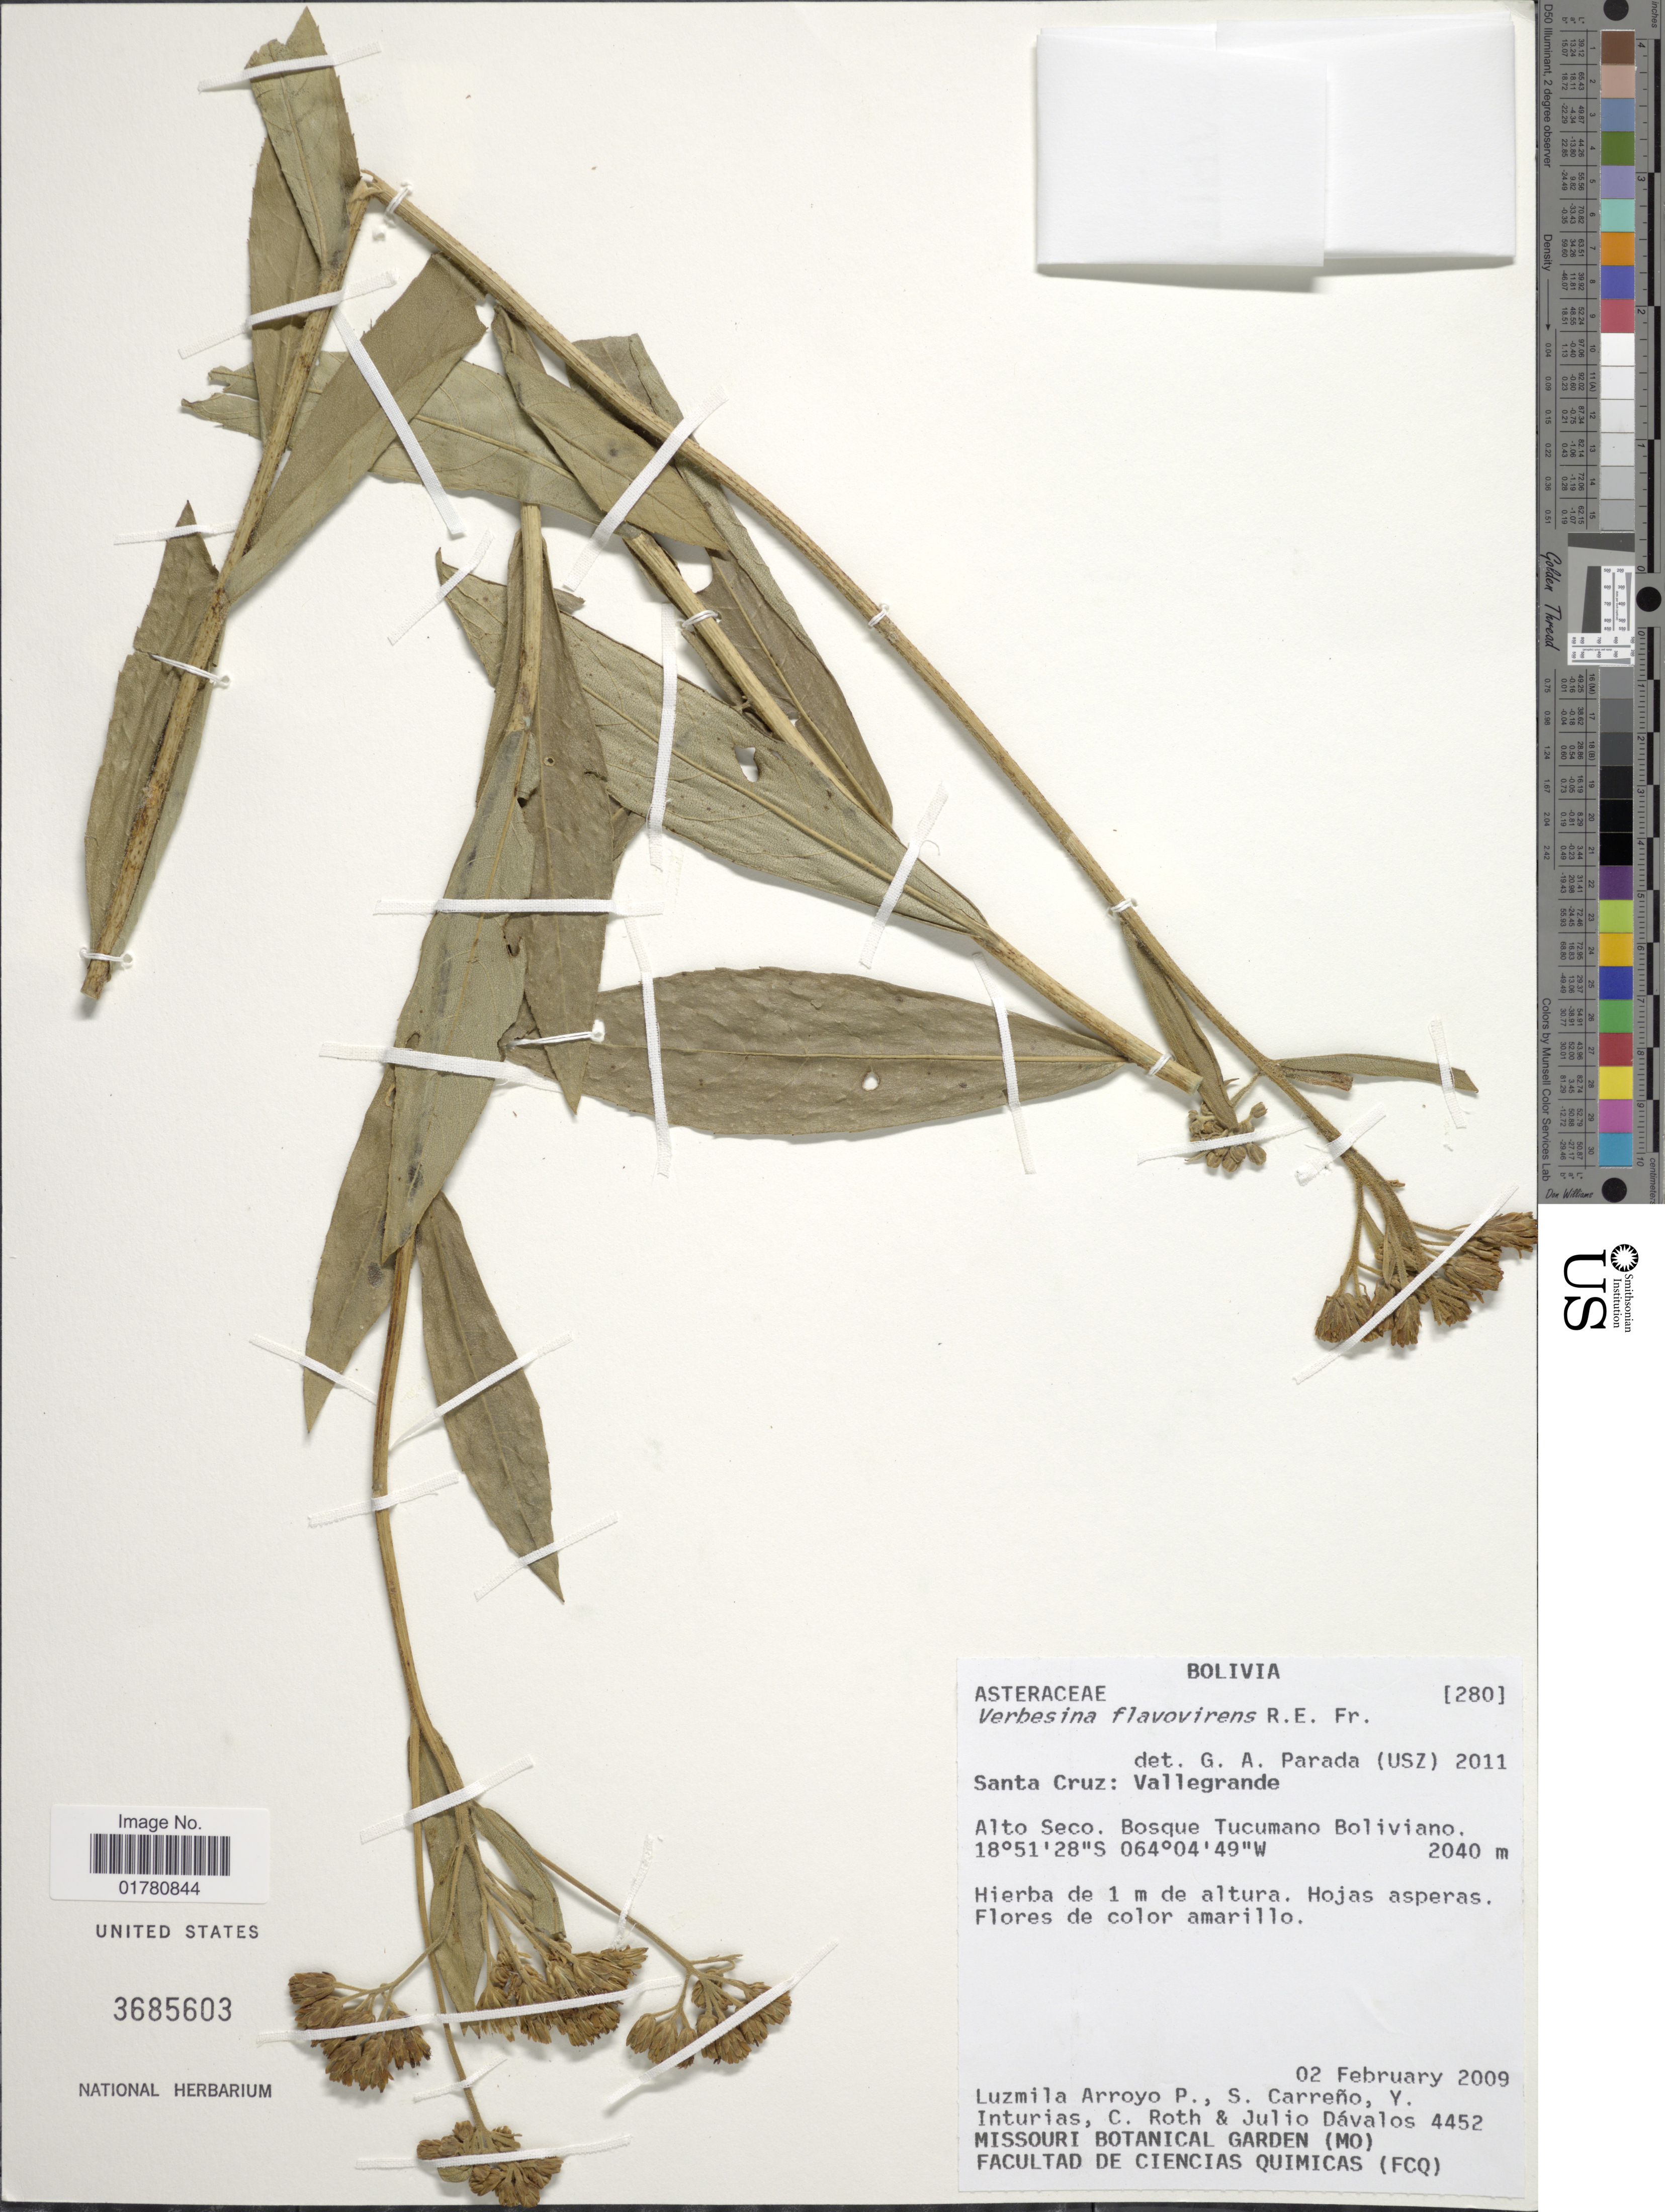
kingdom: Plantae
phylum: Tracheophyta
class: Magnoliopsida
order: Asterales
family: Asteraceae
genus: Verbesina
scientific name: Verbesina flavovirens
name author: R.E. Fr.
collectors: L. Arroyo, S. Carreno, Y. Inturias, C. Roth & J. Davalos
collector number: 4452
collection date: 2009-02-02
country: Bolivia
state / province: Santa Cruz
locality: Valle Grande, Alto Seco. Bosque Tucumano Boliviano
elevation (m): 2040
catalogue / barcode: US 3685603